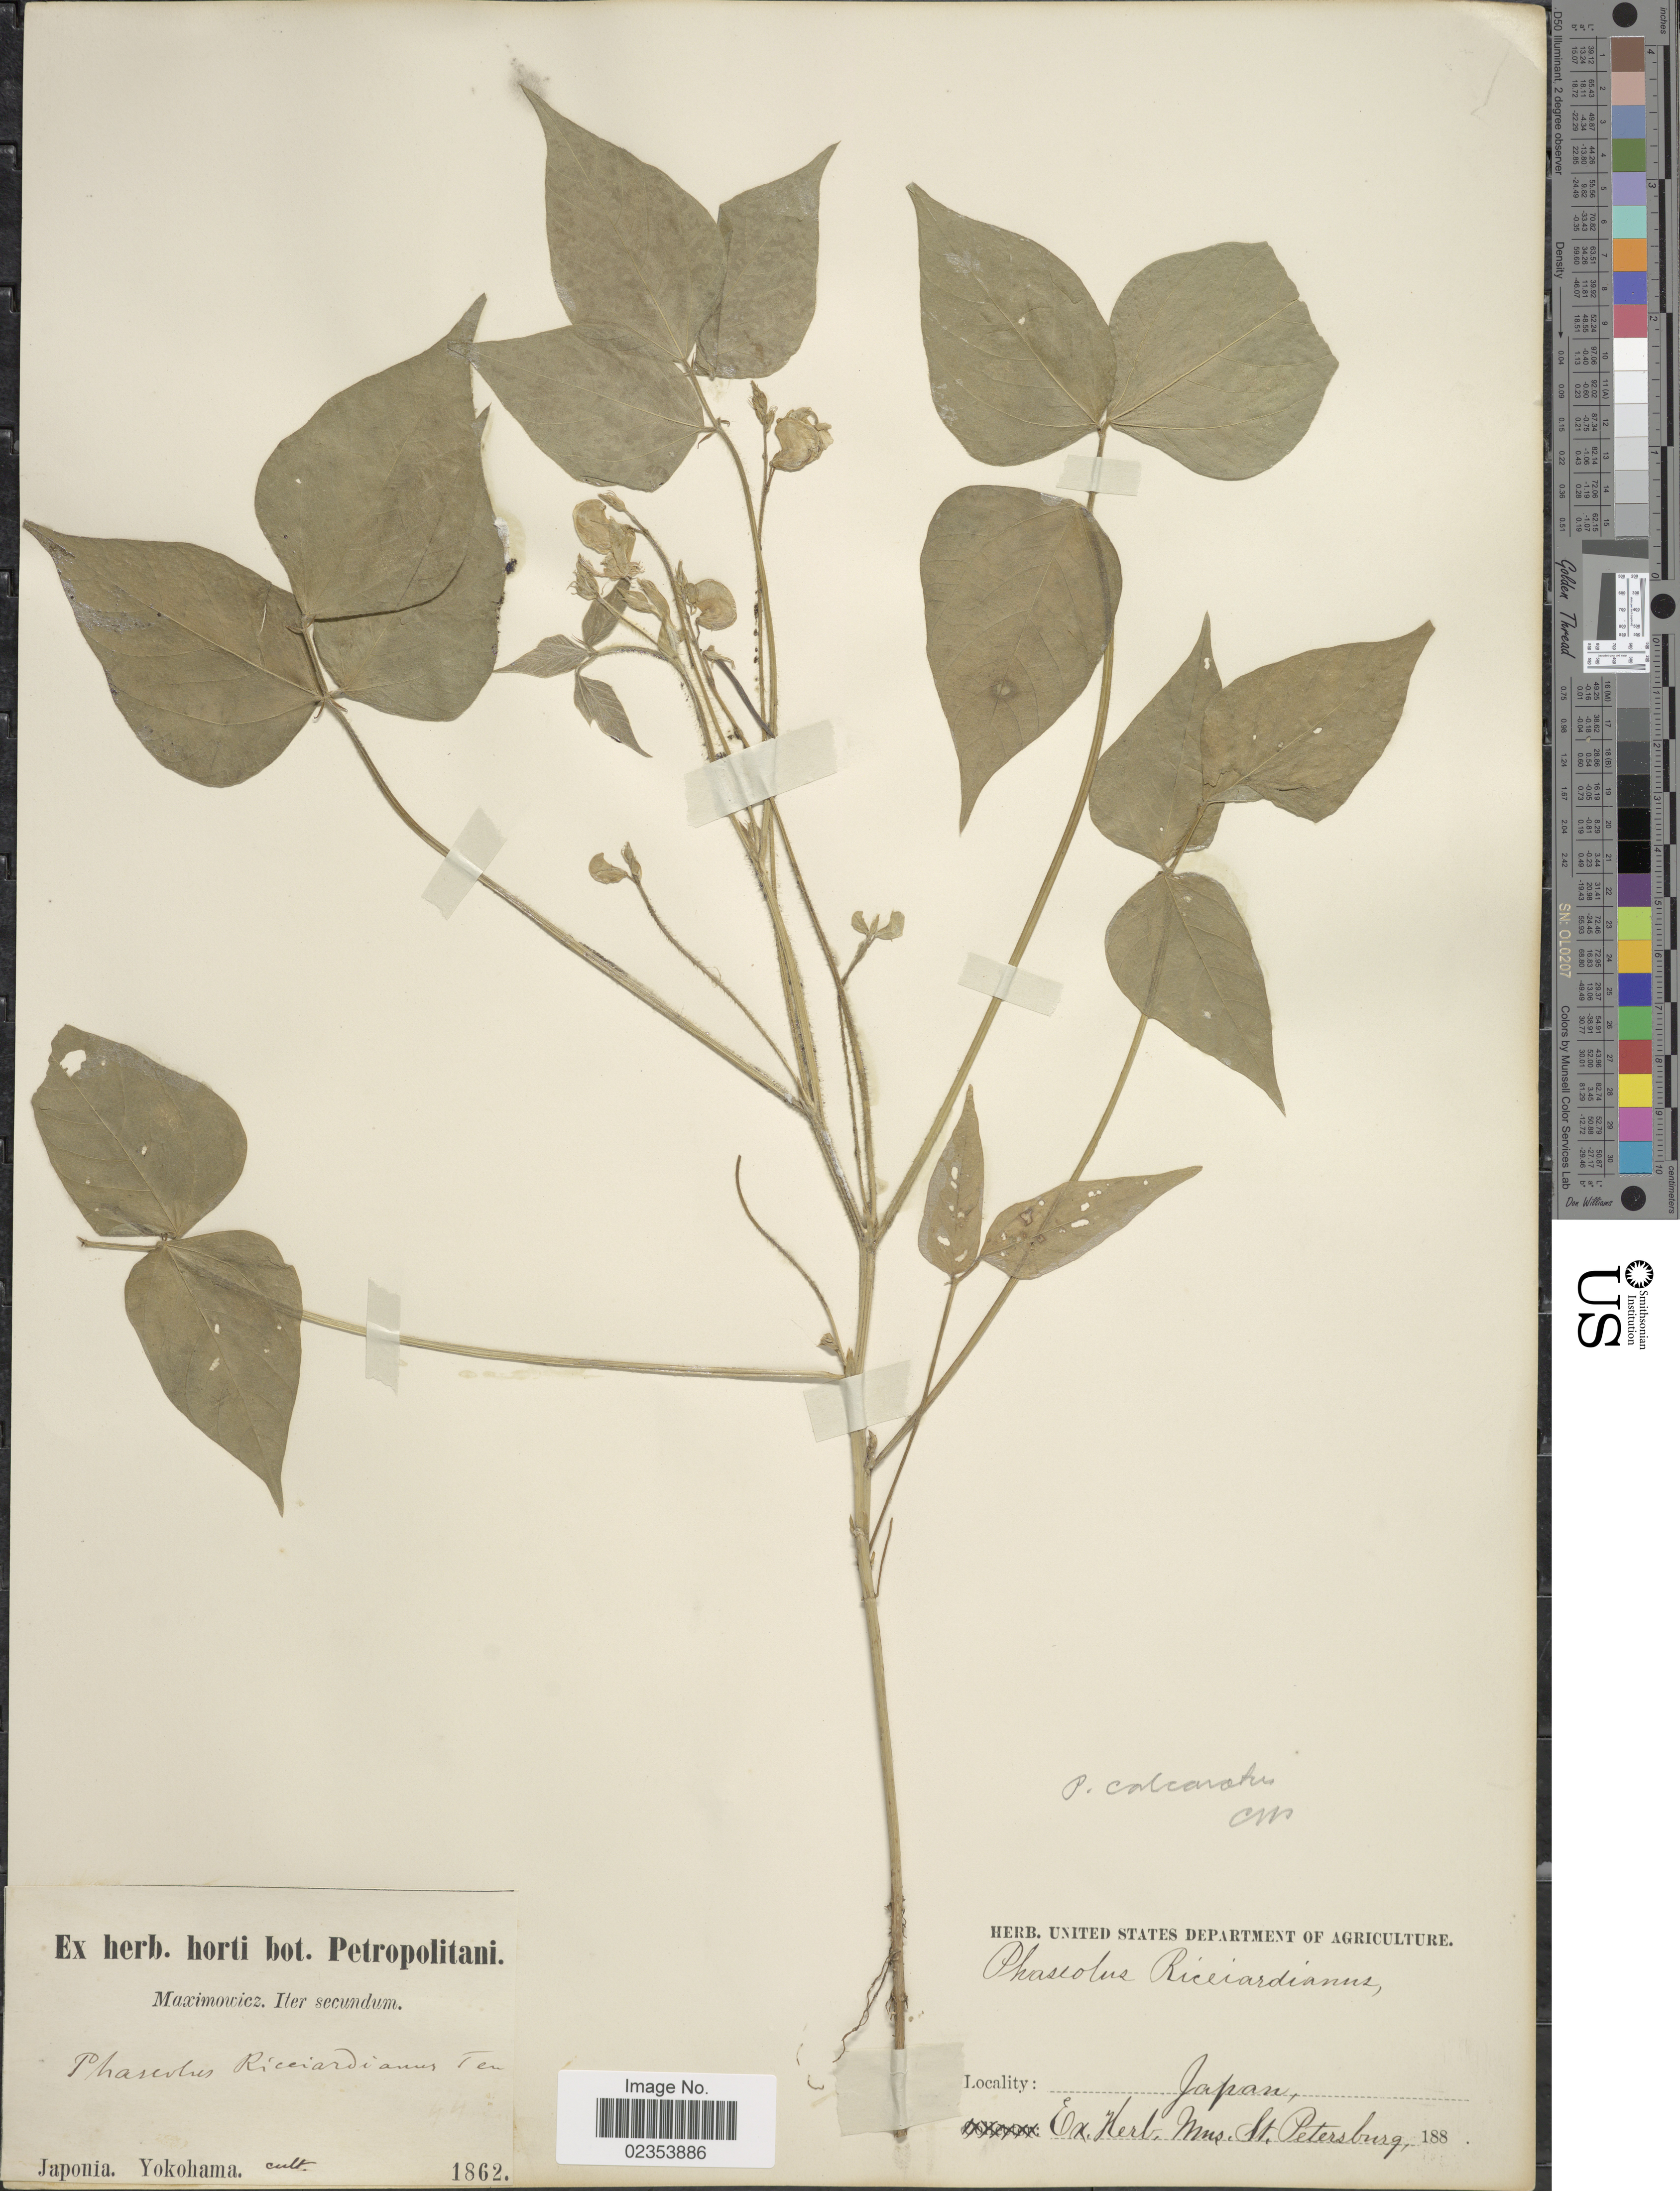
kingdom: Plantae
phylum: Tracheophyta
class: Magnoliopsida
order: Fabales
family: Fabaceae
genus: Vigna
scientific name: Vigna umbellata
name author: (Thunb.) Ohwi & H. Ohashi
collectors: -. Maximowicz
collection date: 1862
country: Japan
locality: Yokohama.